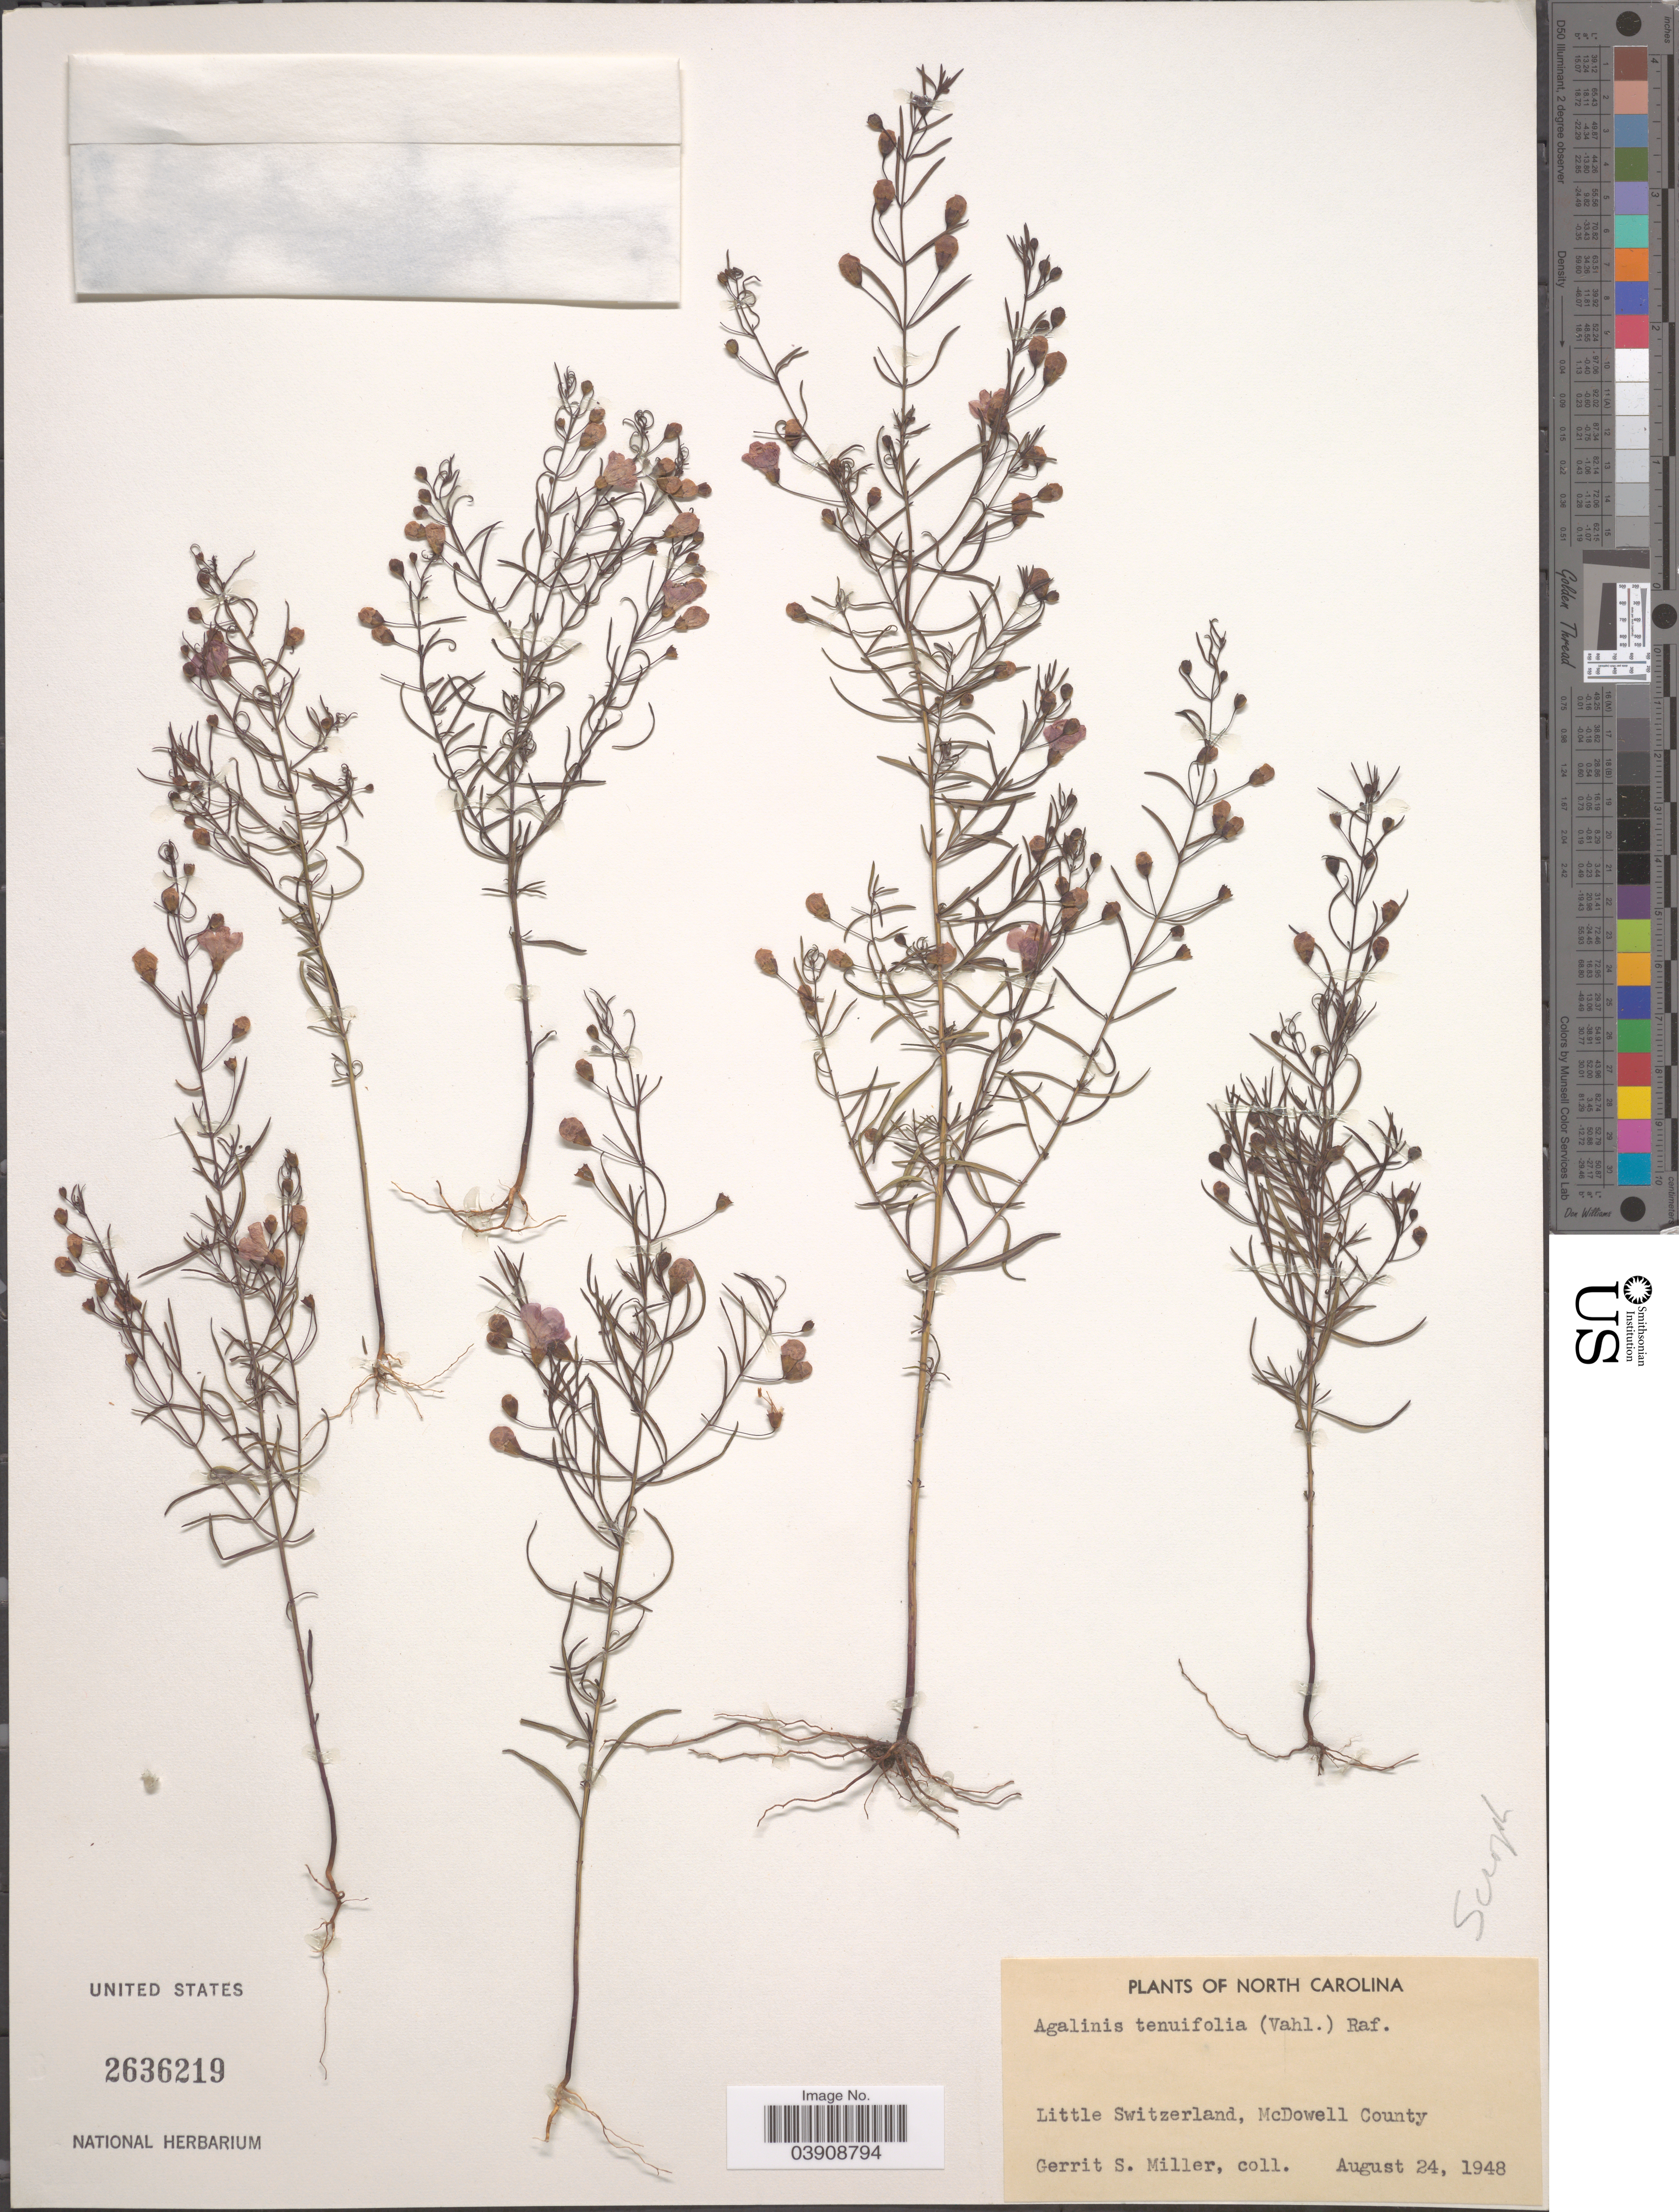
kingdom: Plantae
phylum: Tracheophyta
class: Magnoliopsida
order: Lamiales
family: Orobanchaceae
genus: Agalinis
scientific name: Agalinis tenuifolia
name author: (Vahl) Raf.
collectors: G. S. Miller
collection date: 1948-08-24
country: United States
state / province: North Carolina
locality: Little Switzerland, McDowell County.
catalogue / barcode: US 2636219